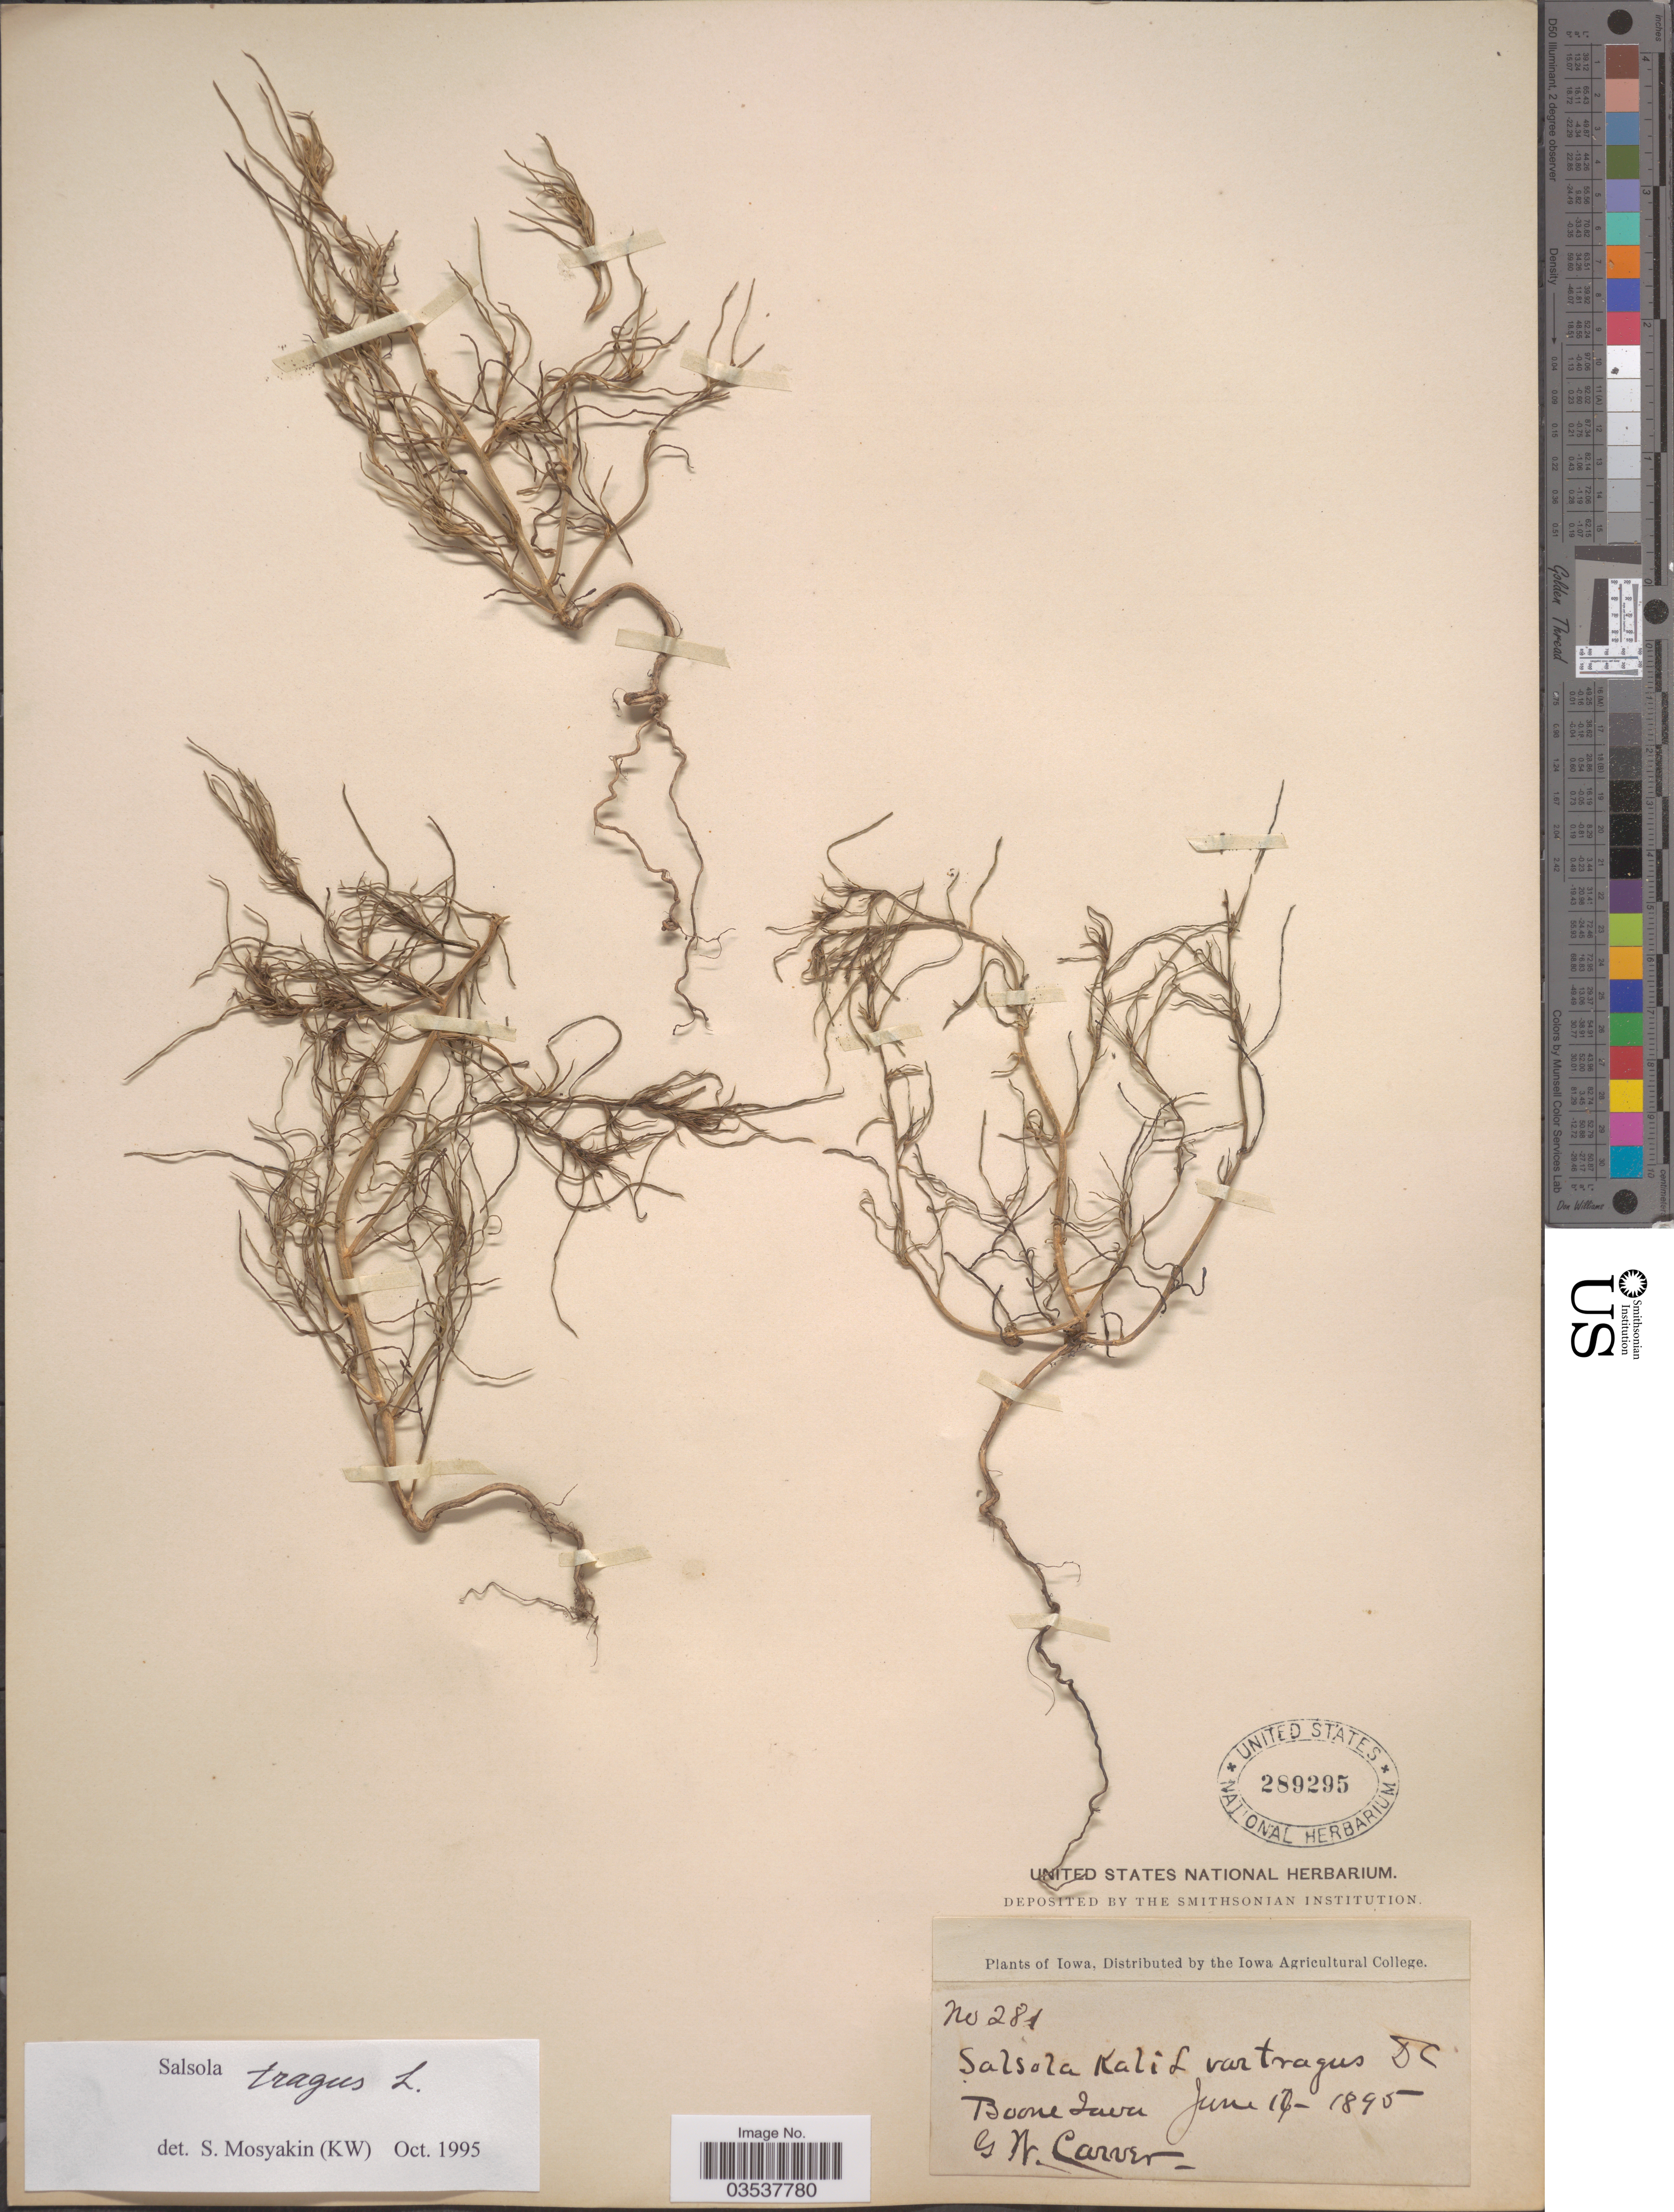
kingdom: Plantae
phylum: Tracheophyta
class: Magnoliopsida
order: Caryophyllales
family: Amaranthaceae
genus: Salsola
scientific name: Salsola pestifer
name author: A. Nelson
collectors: G. Carver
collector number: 281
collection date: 1895-06-17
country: United States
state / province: Iowa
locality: Boone.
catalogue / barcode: US 289295